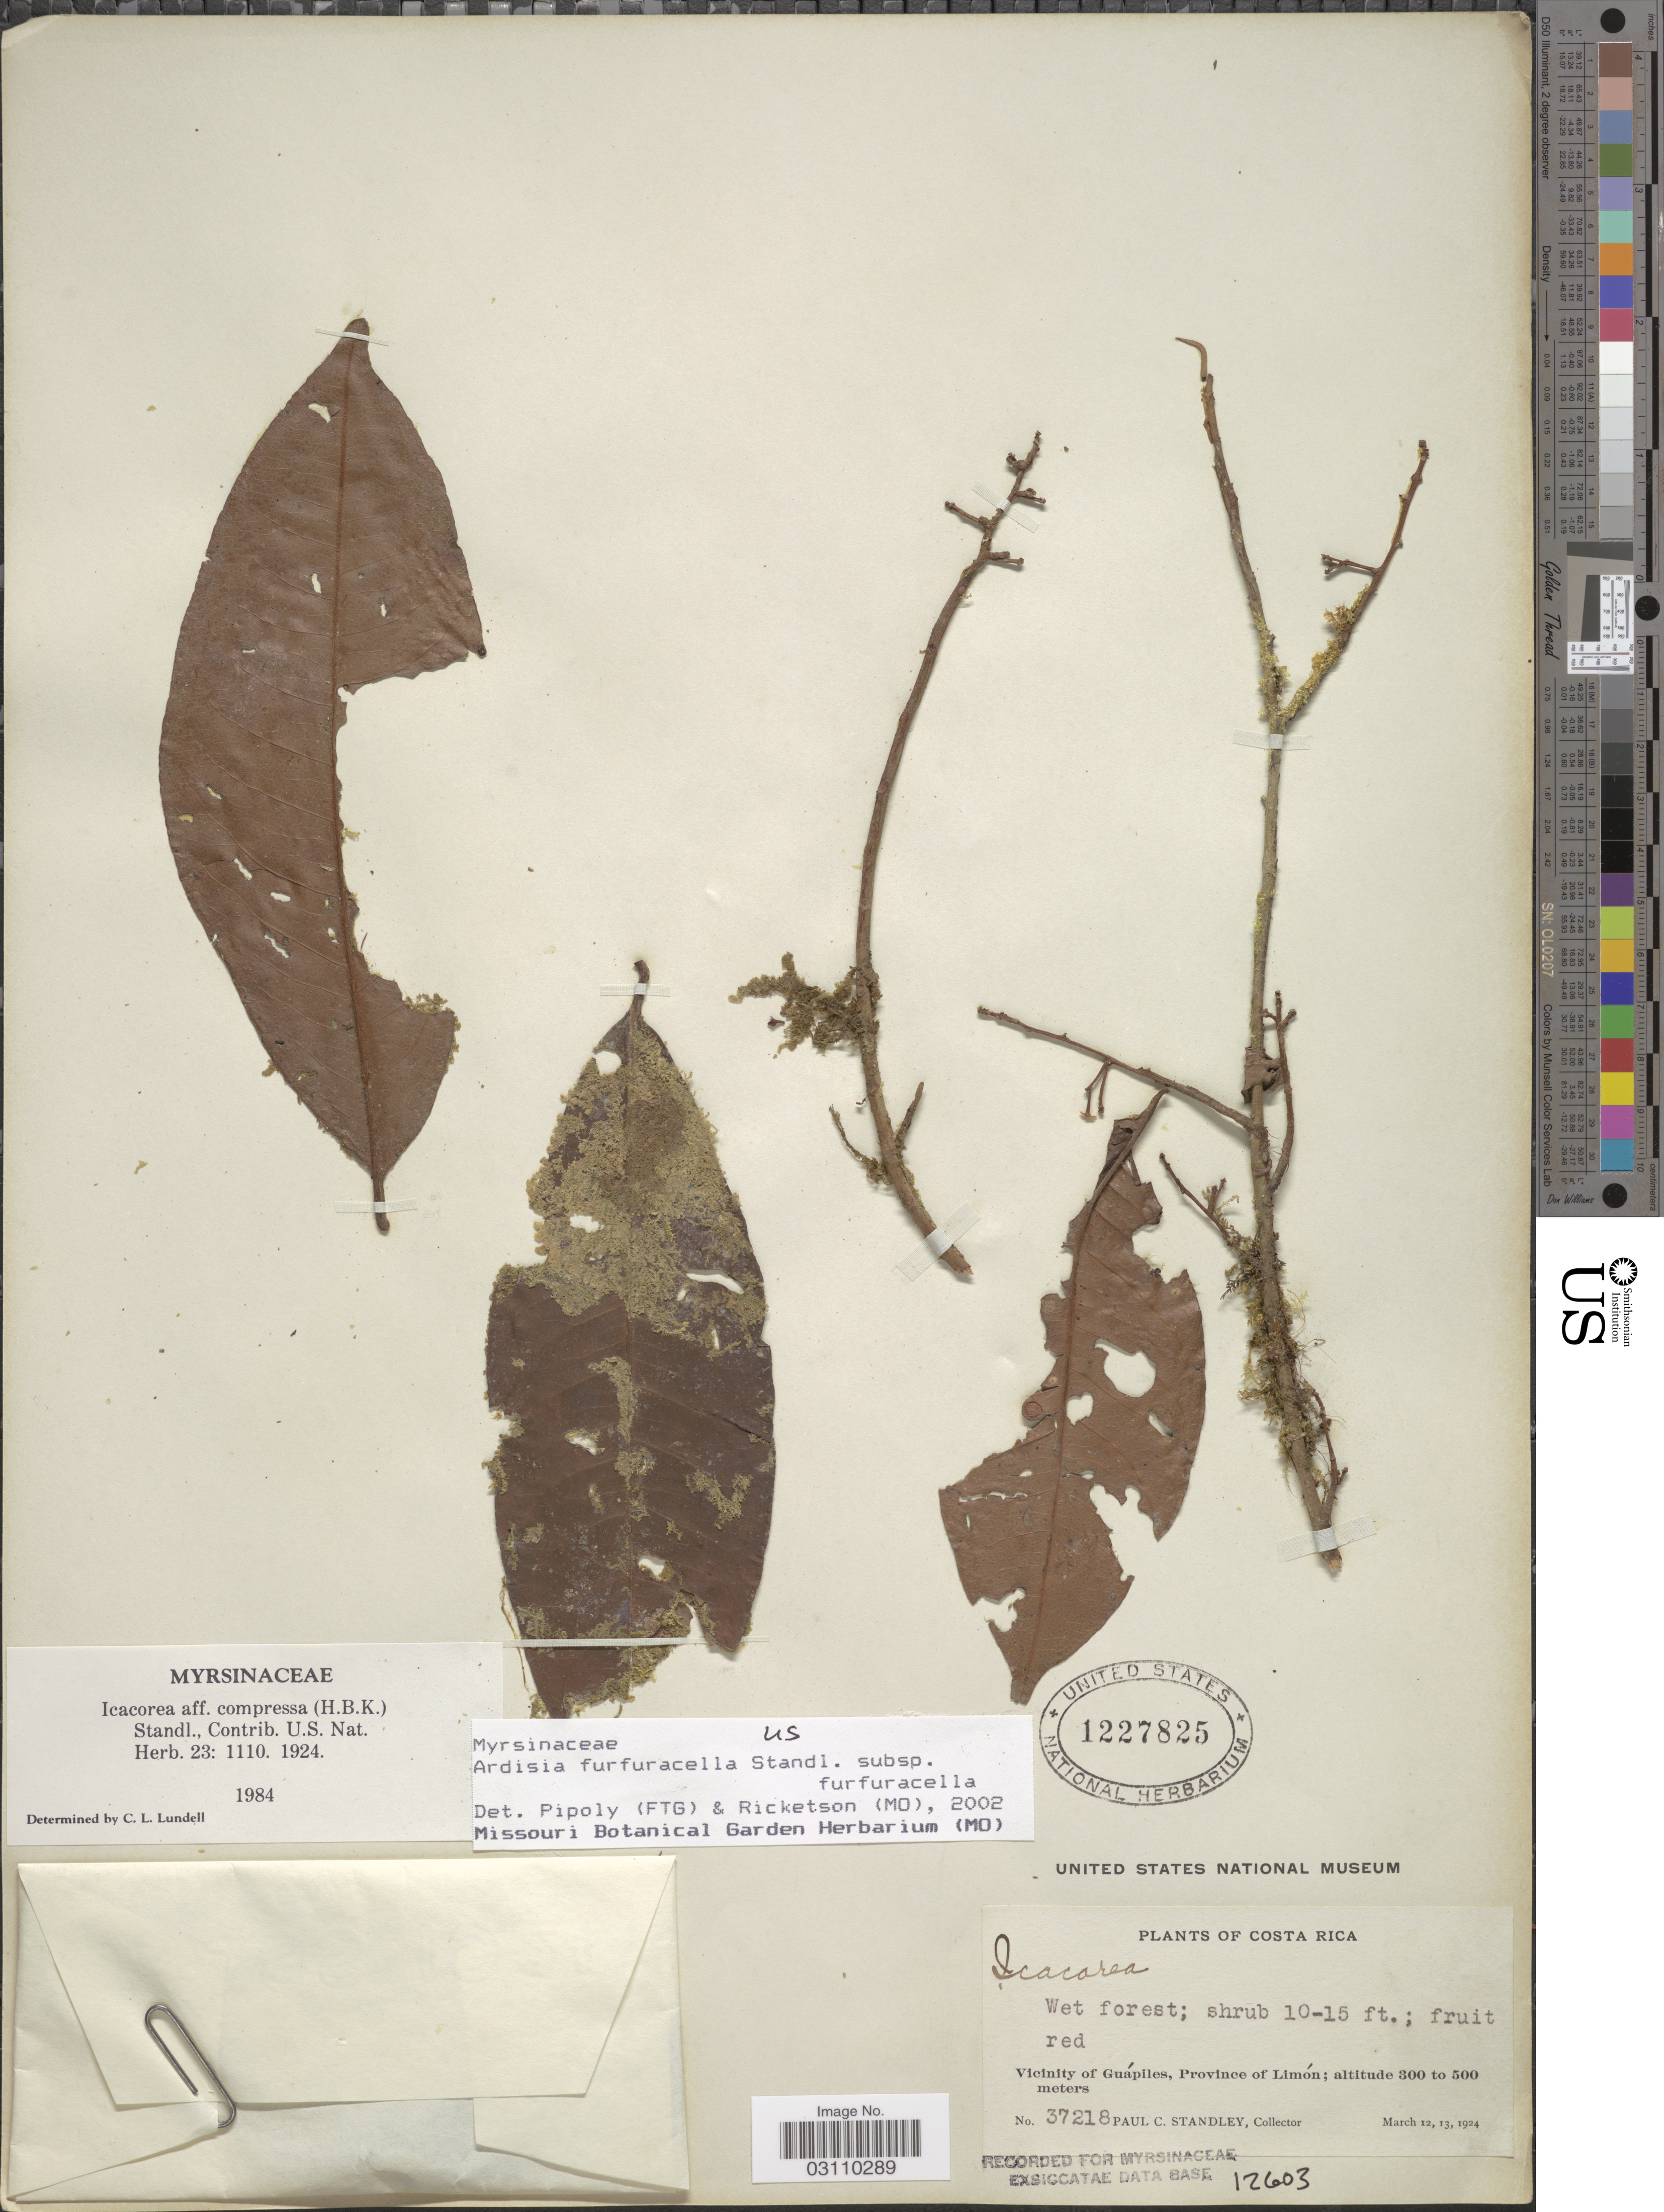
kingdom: Plantae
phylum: Tracheophyta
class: Magnoliopsida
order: Ericales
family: Primulaceae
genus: Ardisia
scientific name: Ardisia furfuracella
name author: Standl.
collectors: P. C. Standley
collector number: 37218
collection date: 1924-03-12/1924-03-13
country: Costa Rica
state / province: Limón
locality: Vicinity of Guápiles, Province of Limón.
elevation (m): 300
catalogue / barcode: US 1227825